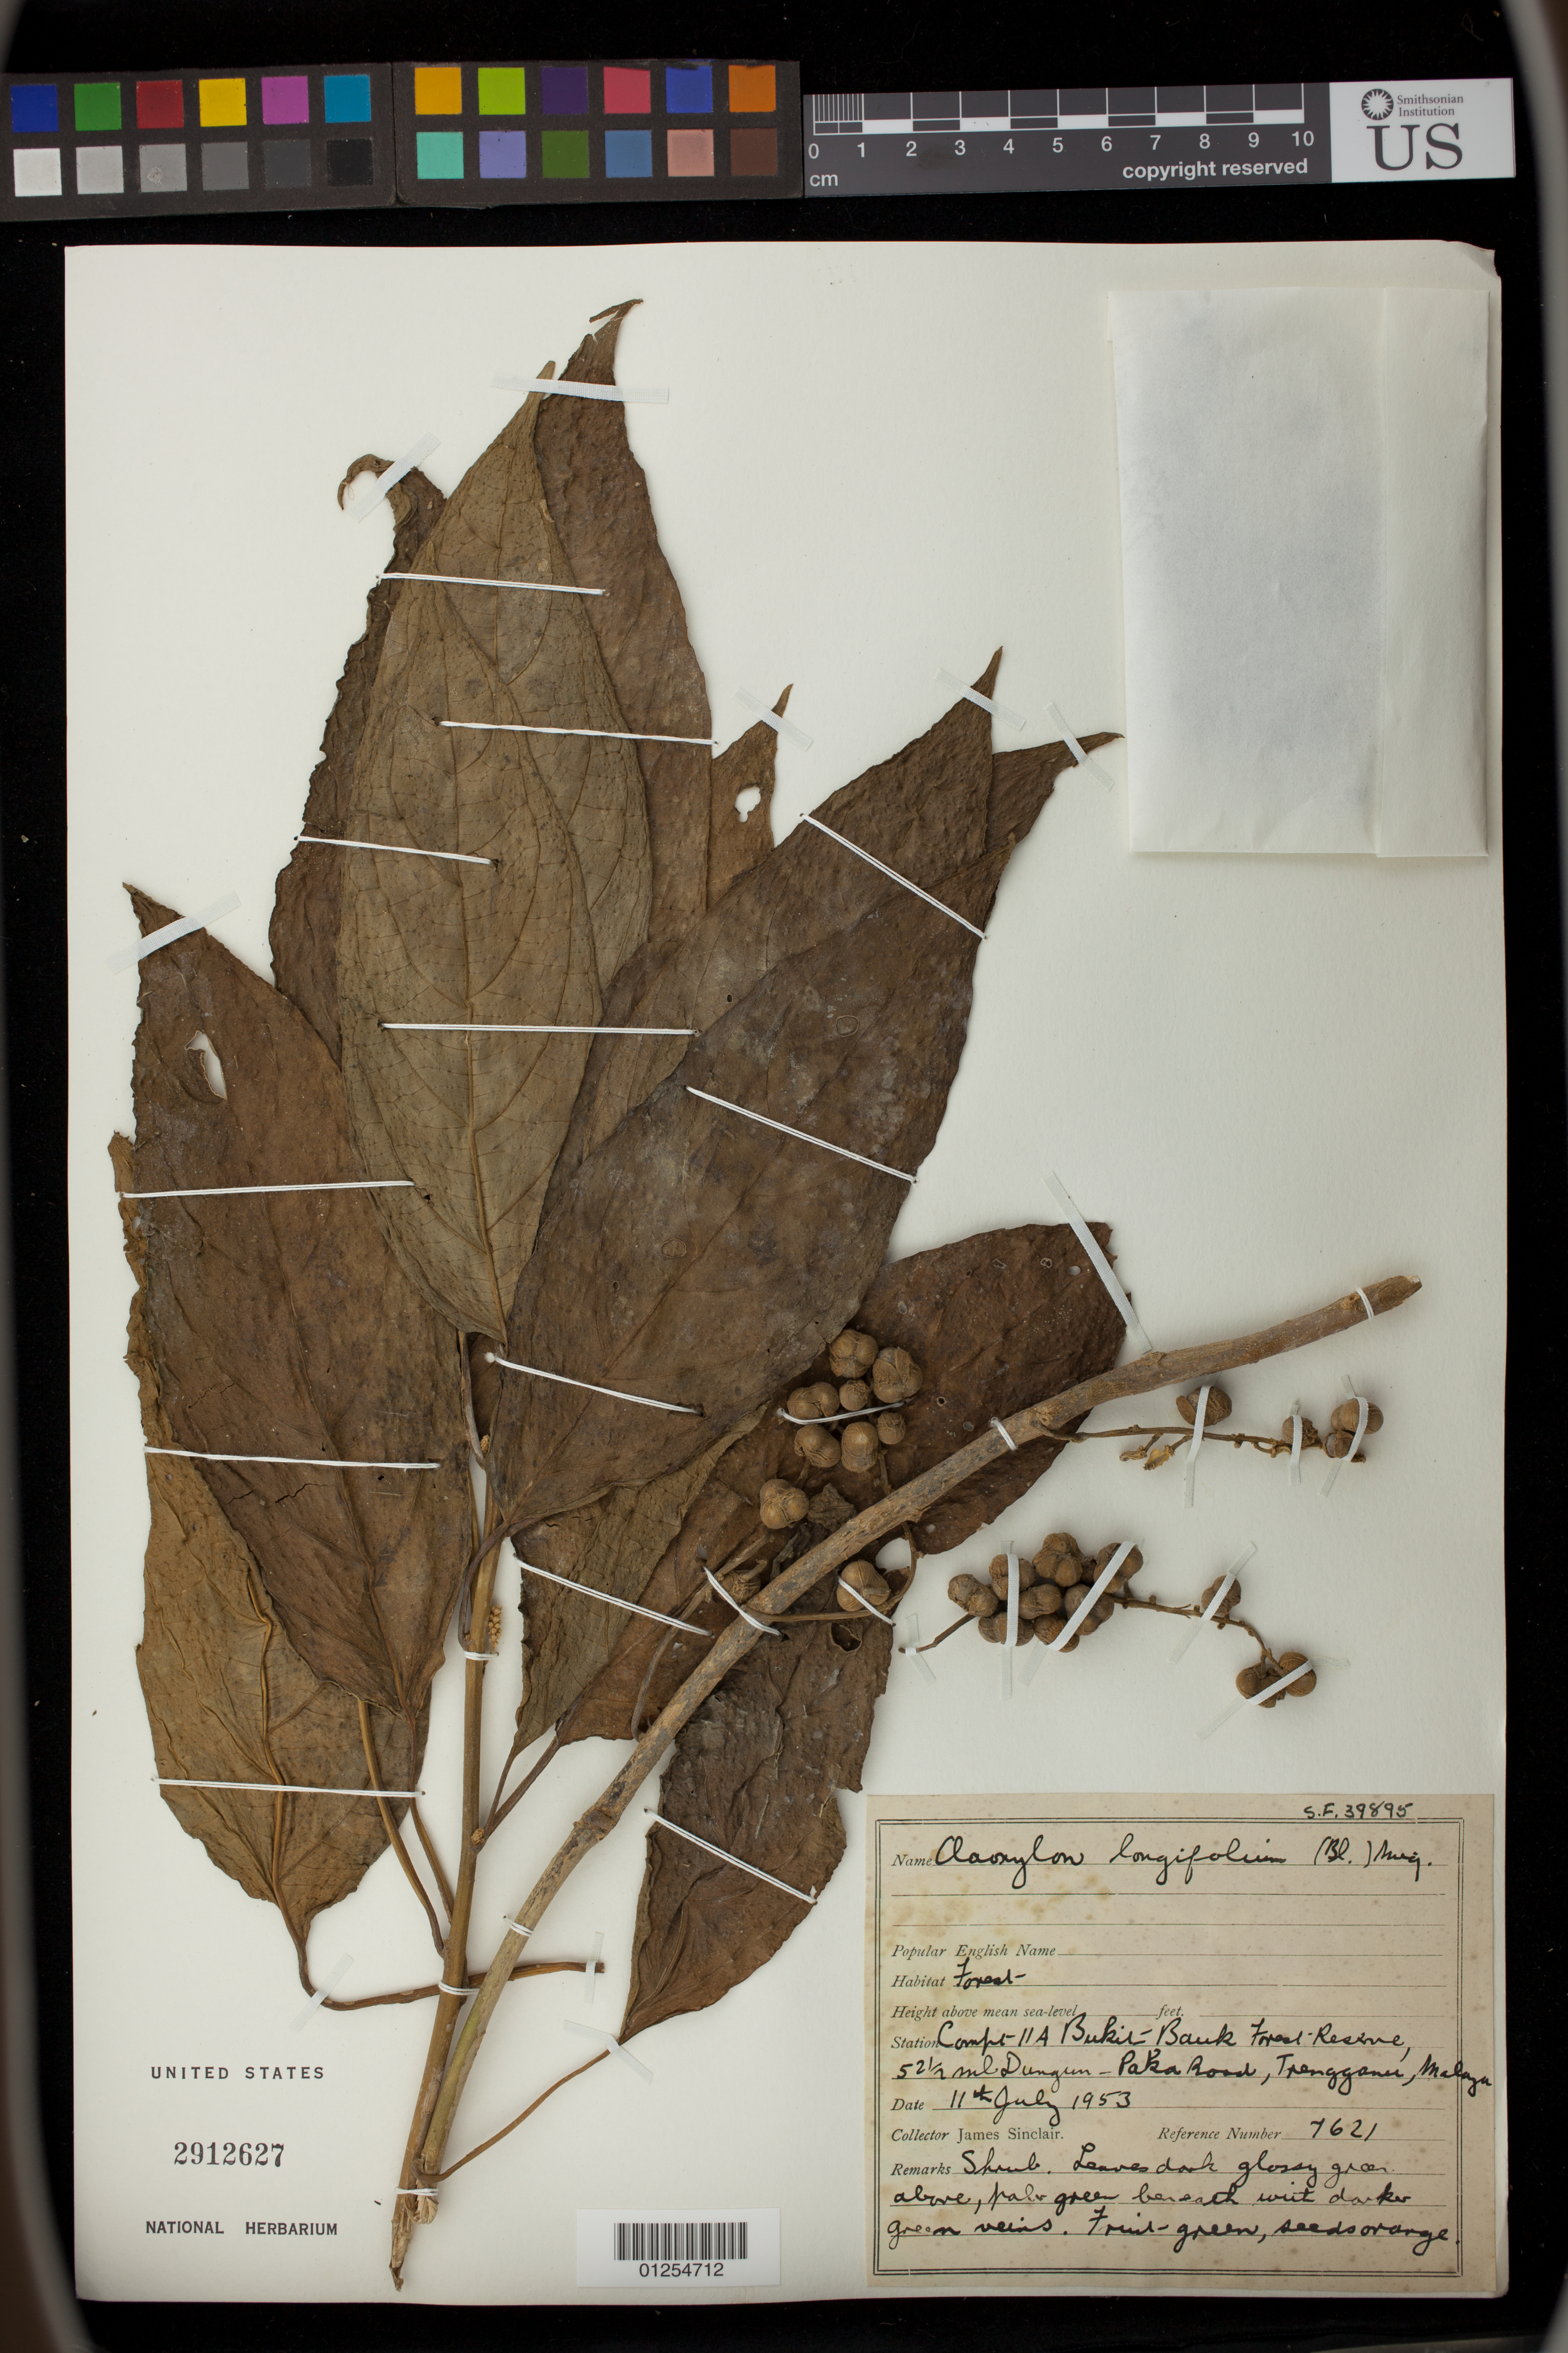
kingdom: Plantae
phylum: Tracheophyta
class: Magnoliopsida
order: Malpighiales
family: Euphorbiaceae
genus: Claoxylon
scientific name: Claoxylon longifolium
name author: (Blume) Endl. & Hassk.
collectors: J. Sinclair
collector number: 7621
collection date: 1953-07-11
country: Malaysia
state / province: Terengganu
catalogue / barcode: US 2912627